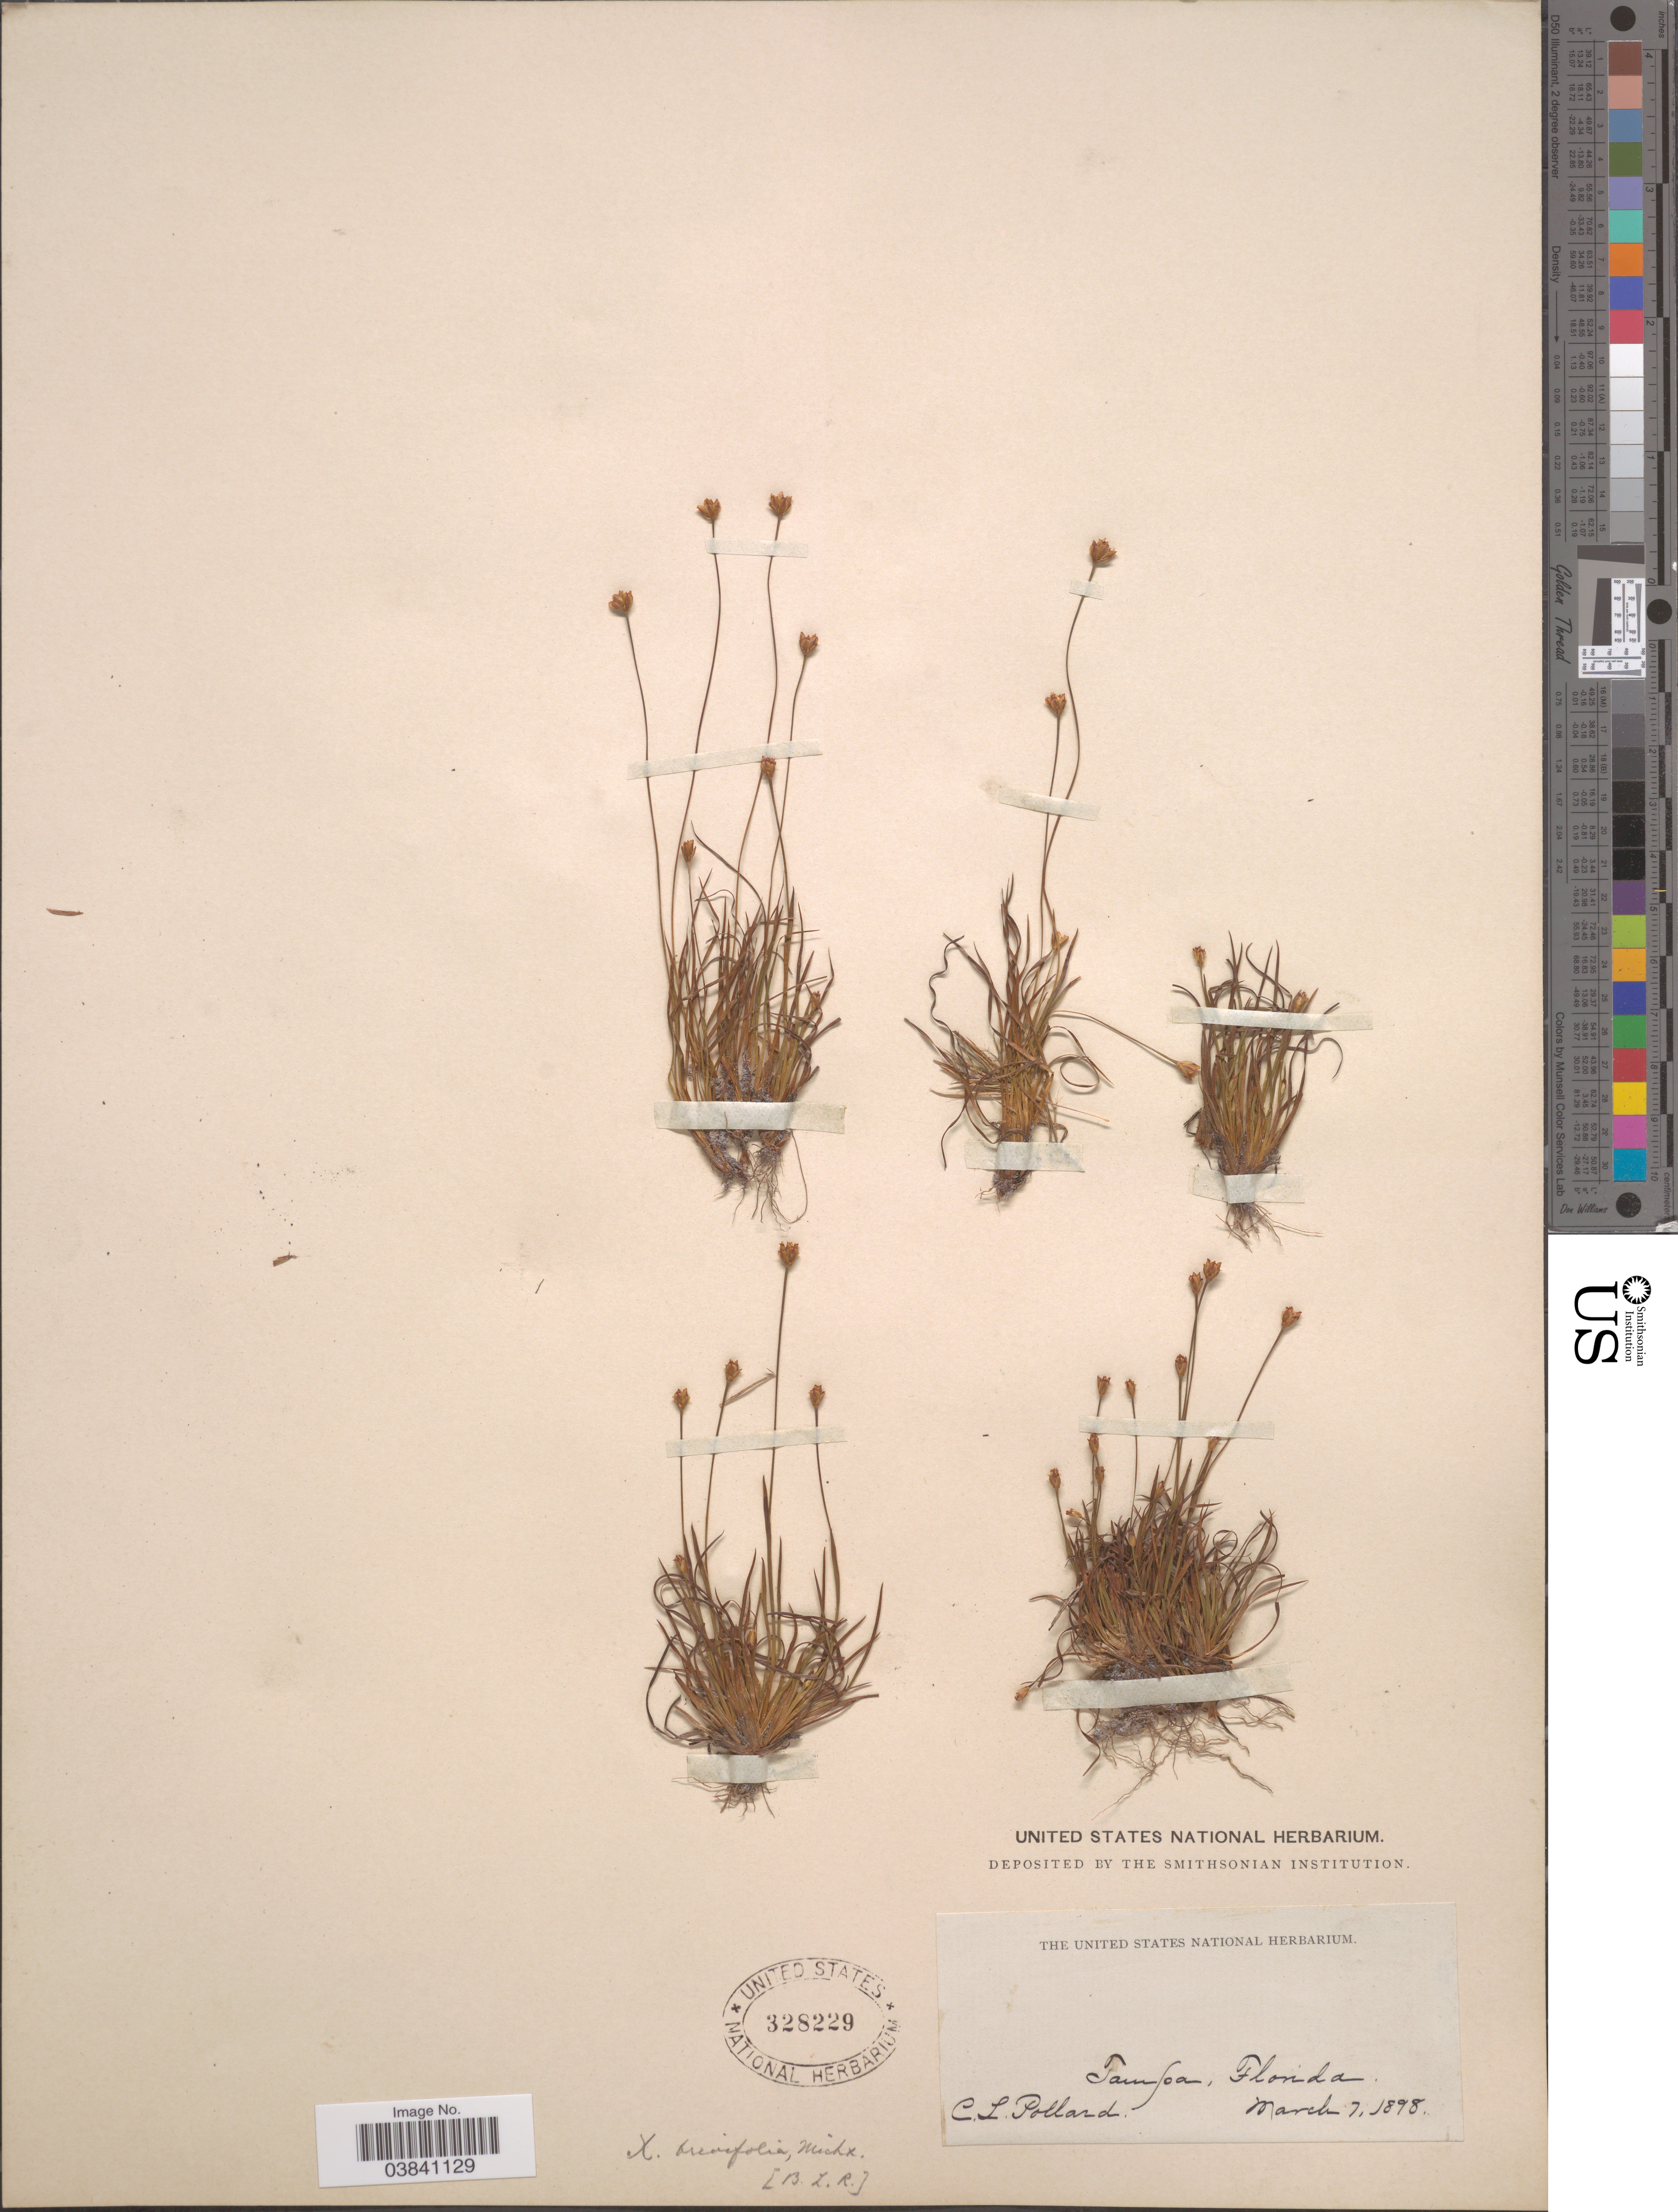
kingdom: Plantae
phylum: Tracheophyta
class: Liliopsida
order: Poales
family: Xyridaceae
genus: Xyris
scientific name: Xyris brevifolia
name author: Michx.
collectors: C. L. Pollard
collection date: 1898-03-07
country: United States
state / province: Florida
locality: Tampa.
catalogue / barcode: US 328229